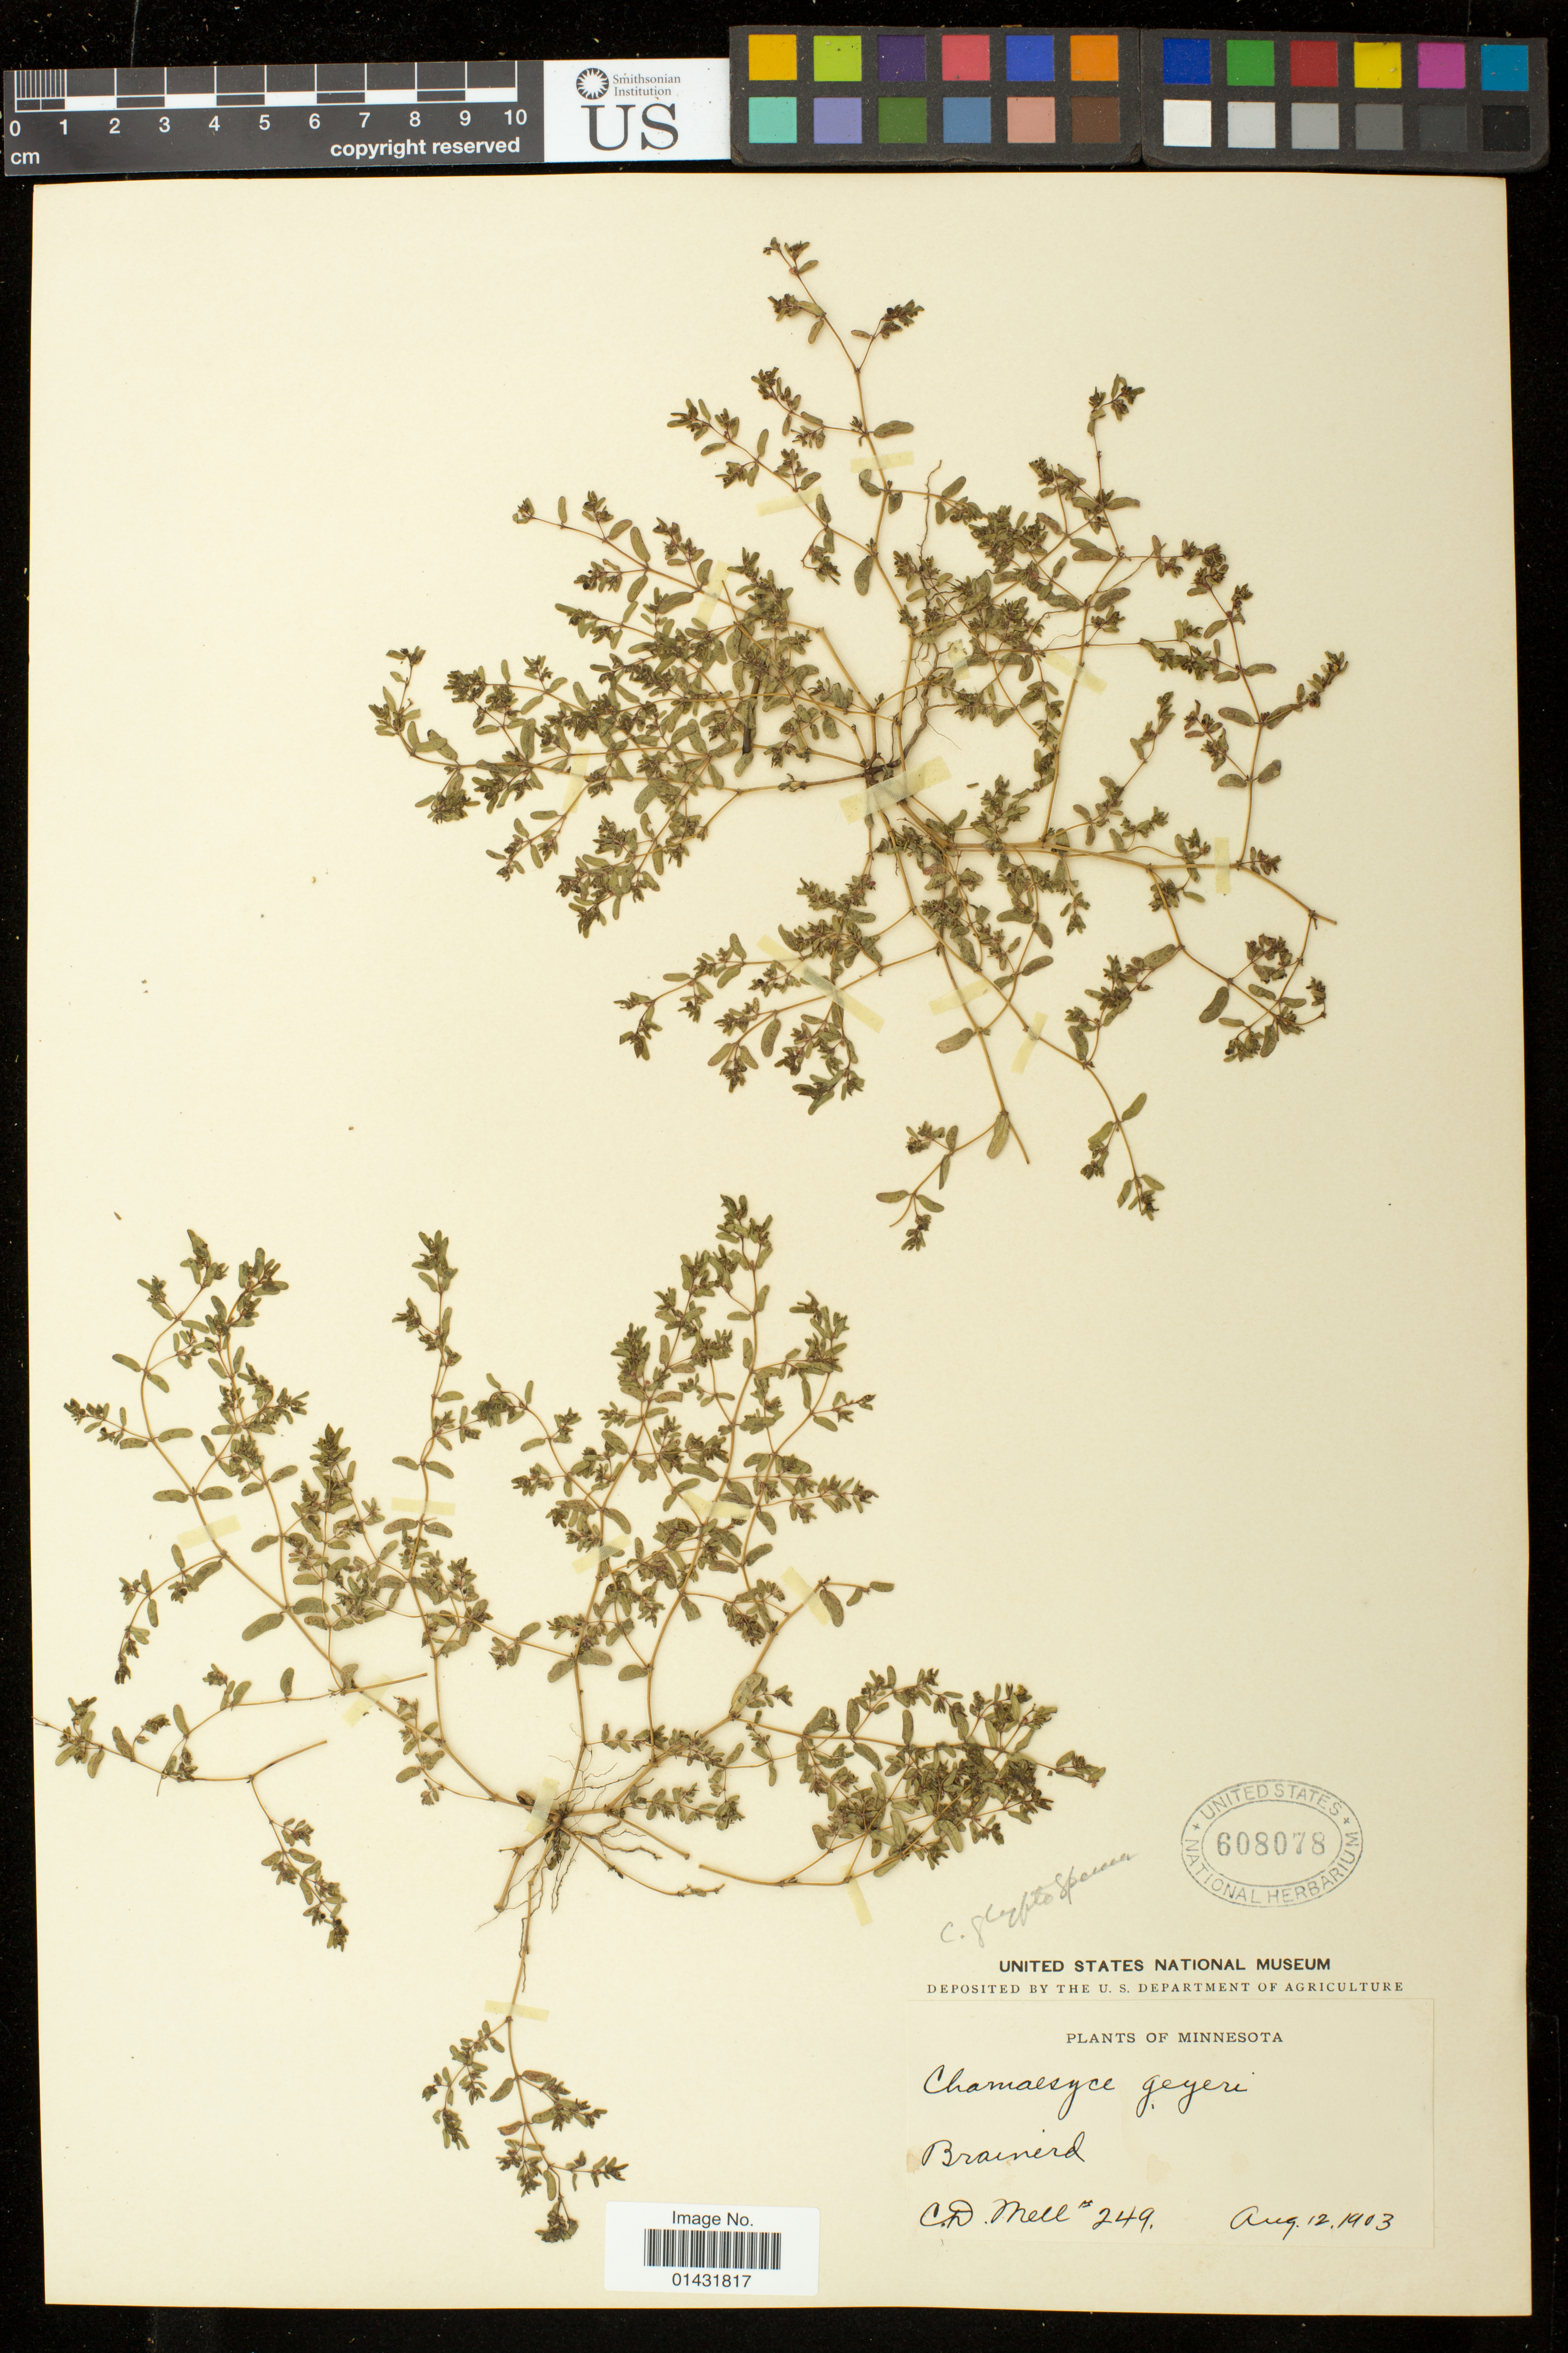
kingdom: Plantae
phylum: Tracheophyta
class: Magnoliopsida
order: Malpighiales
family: Euphorbiaceae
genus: Euphorbia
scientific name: Euphorbia glyptosperma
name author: Engelm.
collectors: C. D. Mell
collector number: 249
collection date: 1903-08-12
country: United States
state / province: Minnesota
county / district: Crow Wing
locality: Brainerd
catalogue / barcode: US 608078